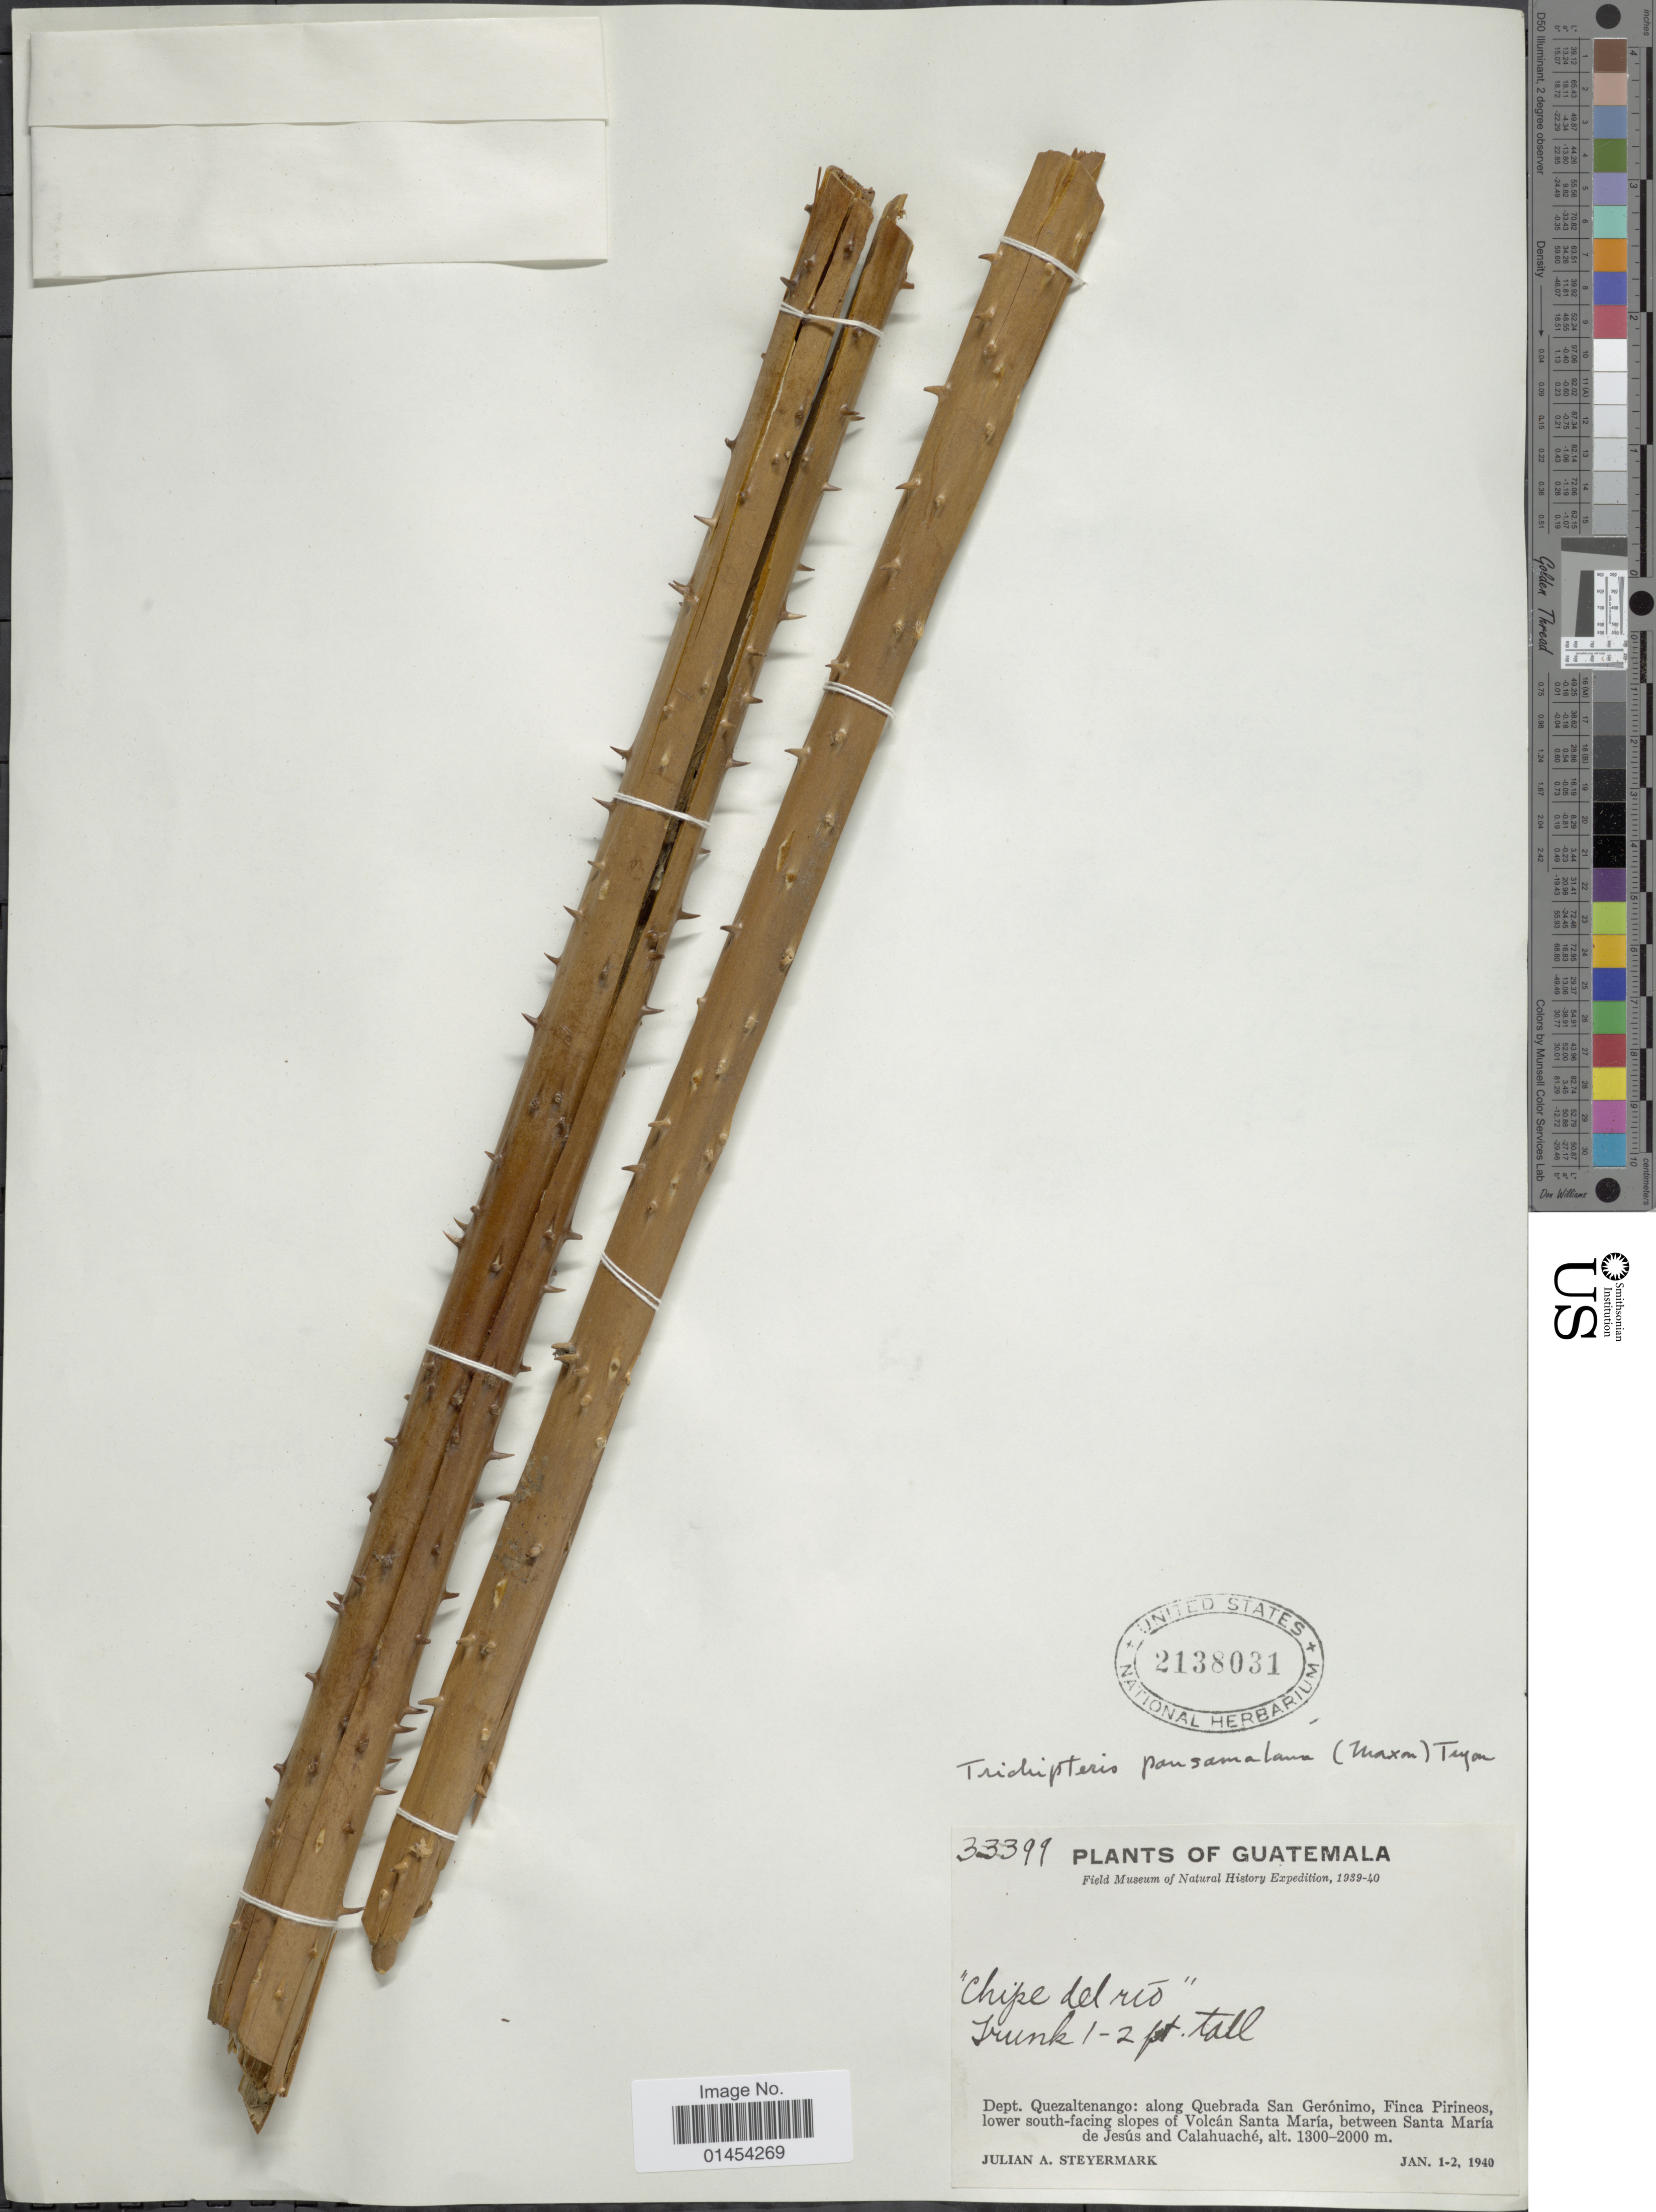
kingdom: Plantae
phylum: Tracheophyta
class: Polypodiopsida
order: Cyatheales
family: Cyatheaceae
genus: Alsophila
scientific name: Alsophila armata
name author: (Sw.) C. Presl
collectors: J. Steyermark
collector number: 33399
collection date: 1940-01-01/1940-01-02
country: Guatemala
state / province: Quetzaltenango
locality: Along Quebrada San Gerónimo, Finca Pirineos, lower south-facing slopes of Volcán Santa María, between Santa María de Jesús and Calahuaché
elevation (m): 1300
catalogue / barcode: US 2138031